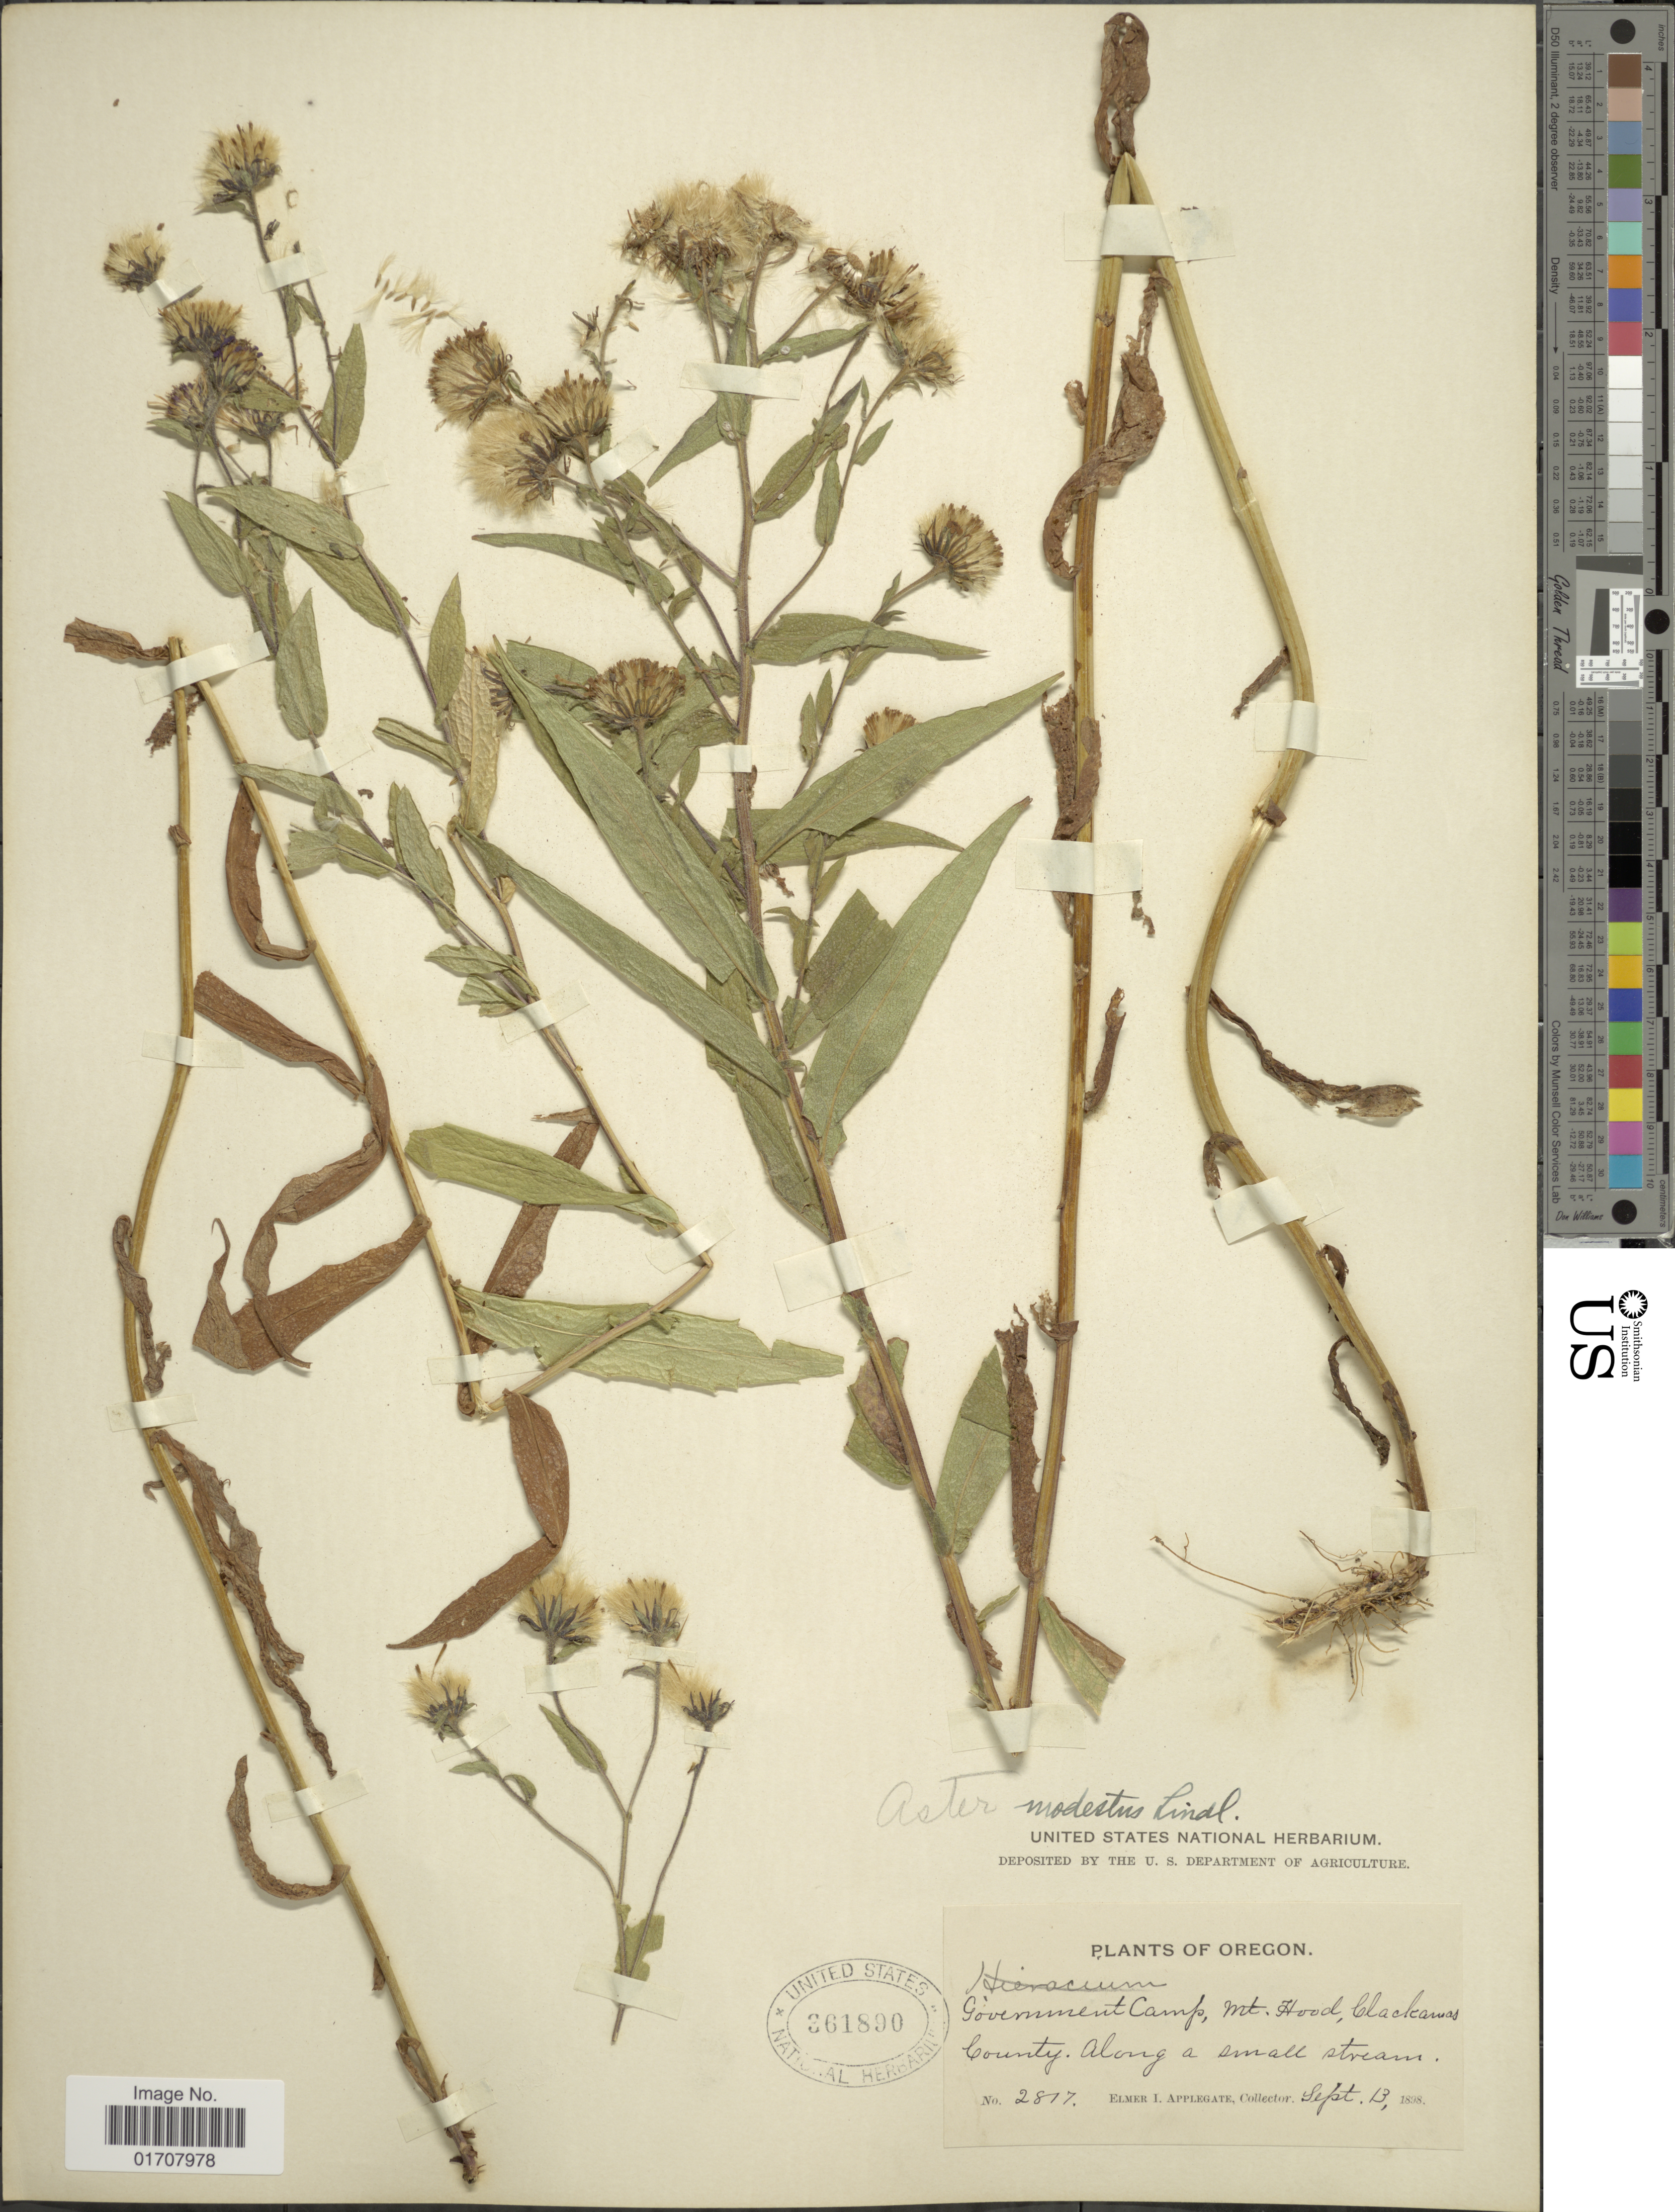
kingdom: Plantae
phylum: Tracheophyta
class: Magnoliopsida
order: Asterales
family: Asteraceae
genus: Canadanthus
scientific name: Canadanthus modestus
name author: (Lindl.) G.L. Nesom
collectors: E. I. Applegate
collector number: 2817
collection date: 1898-09-13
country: United States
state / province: Oregon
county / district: Clackamas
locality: Goverment Camp, Mt. Hood, Clackamas County, Along a small stream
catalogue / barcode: US 361890